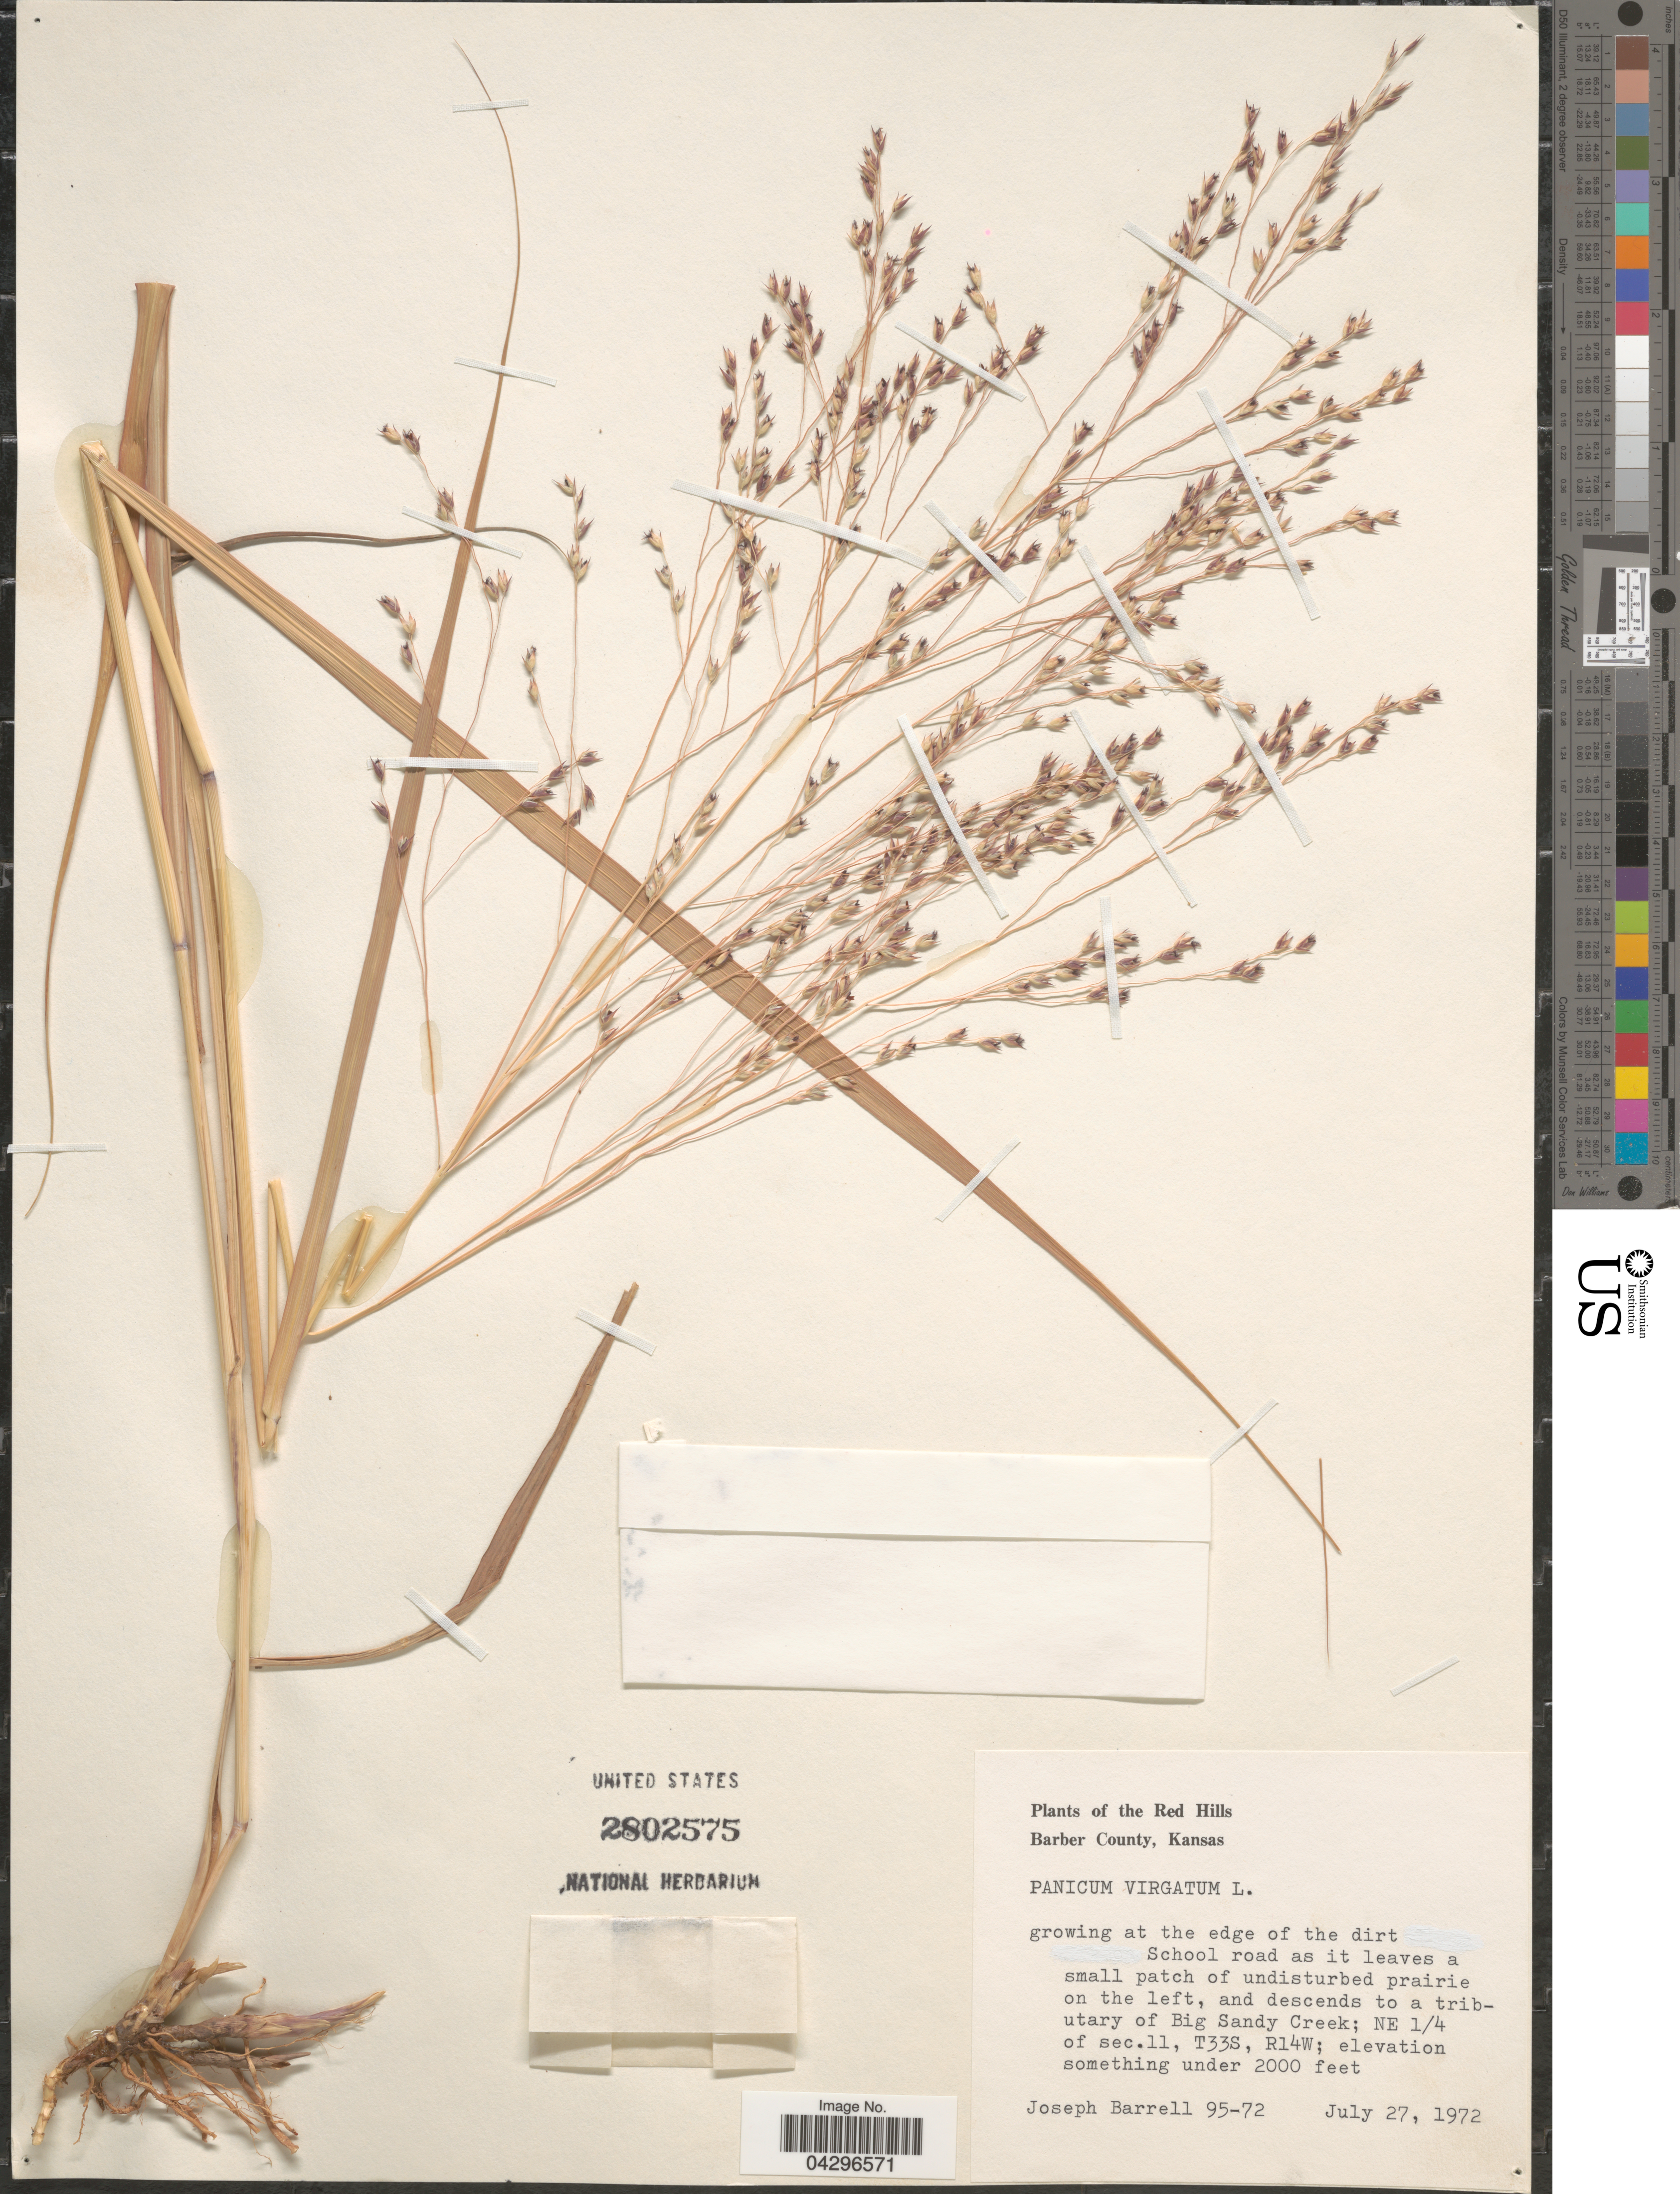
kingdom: Plantae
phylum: Tracheophyta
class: Liliopsida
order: Poales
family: Poaceae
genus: Panicum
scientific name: Panicum virgatum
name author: L.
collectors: J. Barrell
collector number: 95-72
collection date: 1972-07-27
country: United States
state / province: Kansas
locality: The Red Hills. Barber County. Growing at the edge of the dirt School road as it leaves a small patch of undisturbed prairie on the left, and descendss to a tributary of Big Sandy Creek; NE 1/4 of sec.11, T33S, R14W.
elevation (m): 610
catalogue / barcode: US 2802575